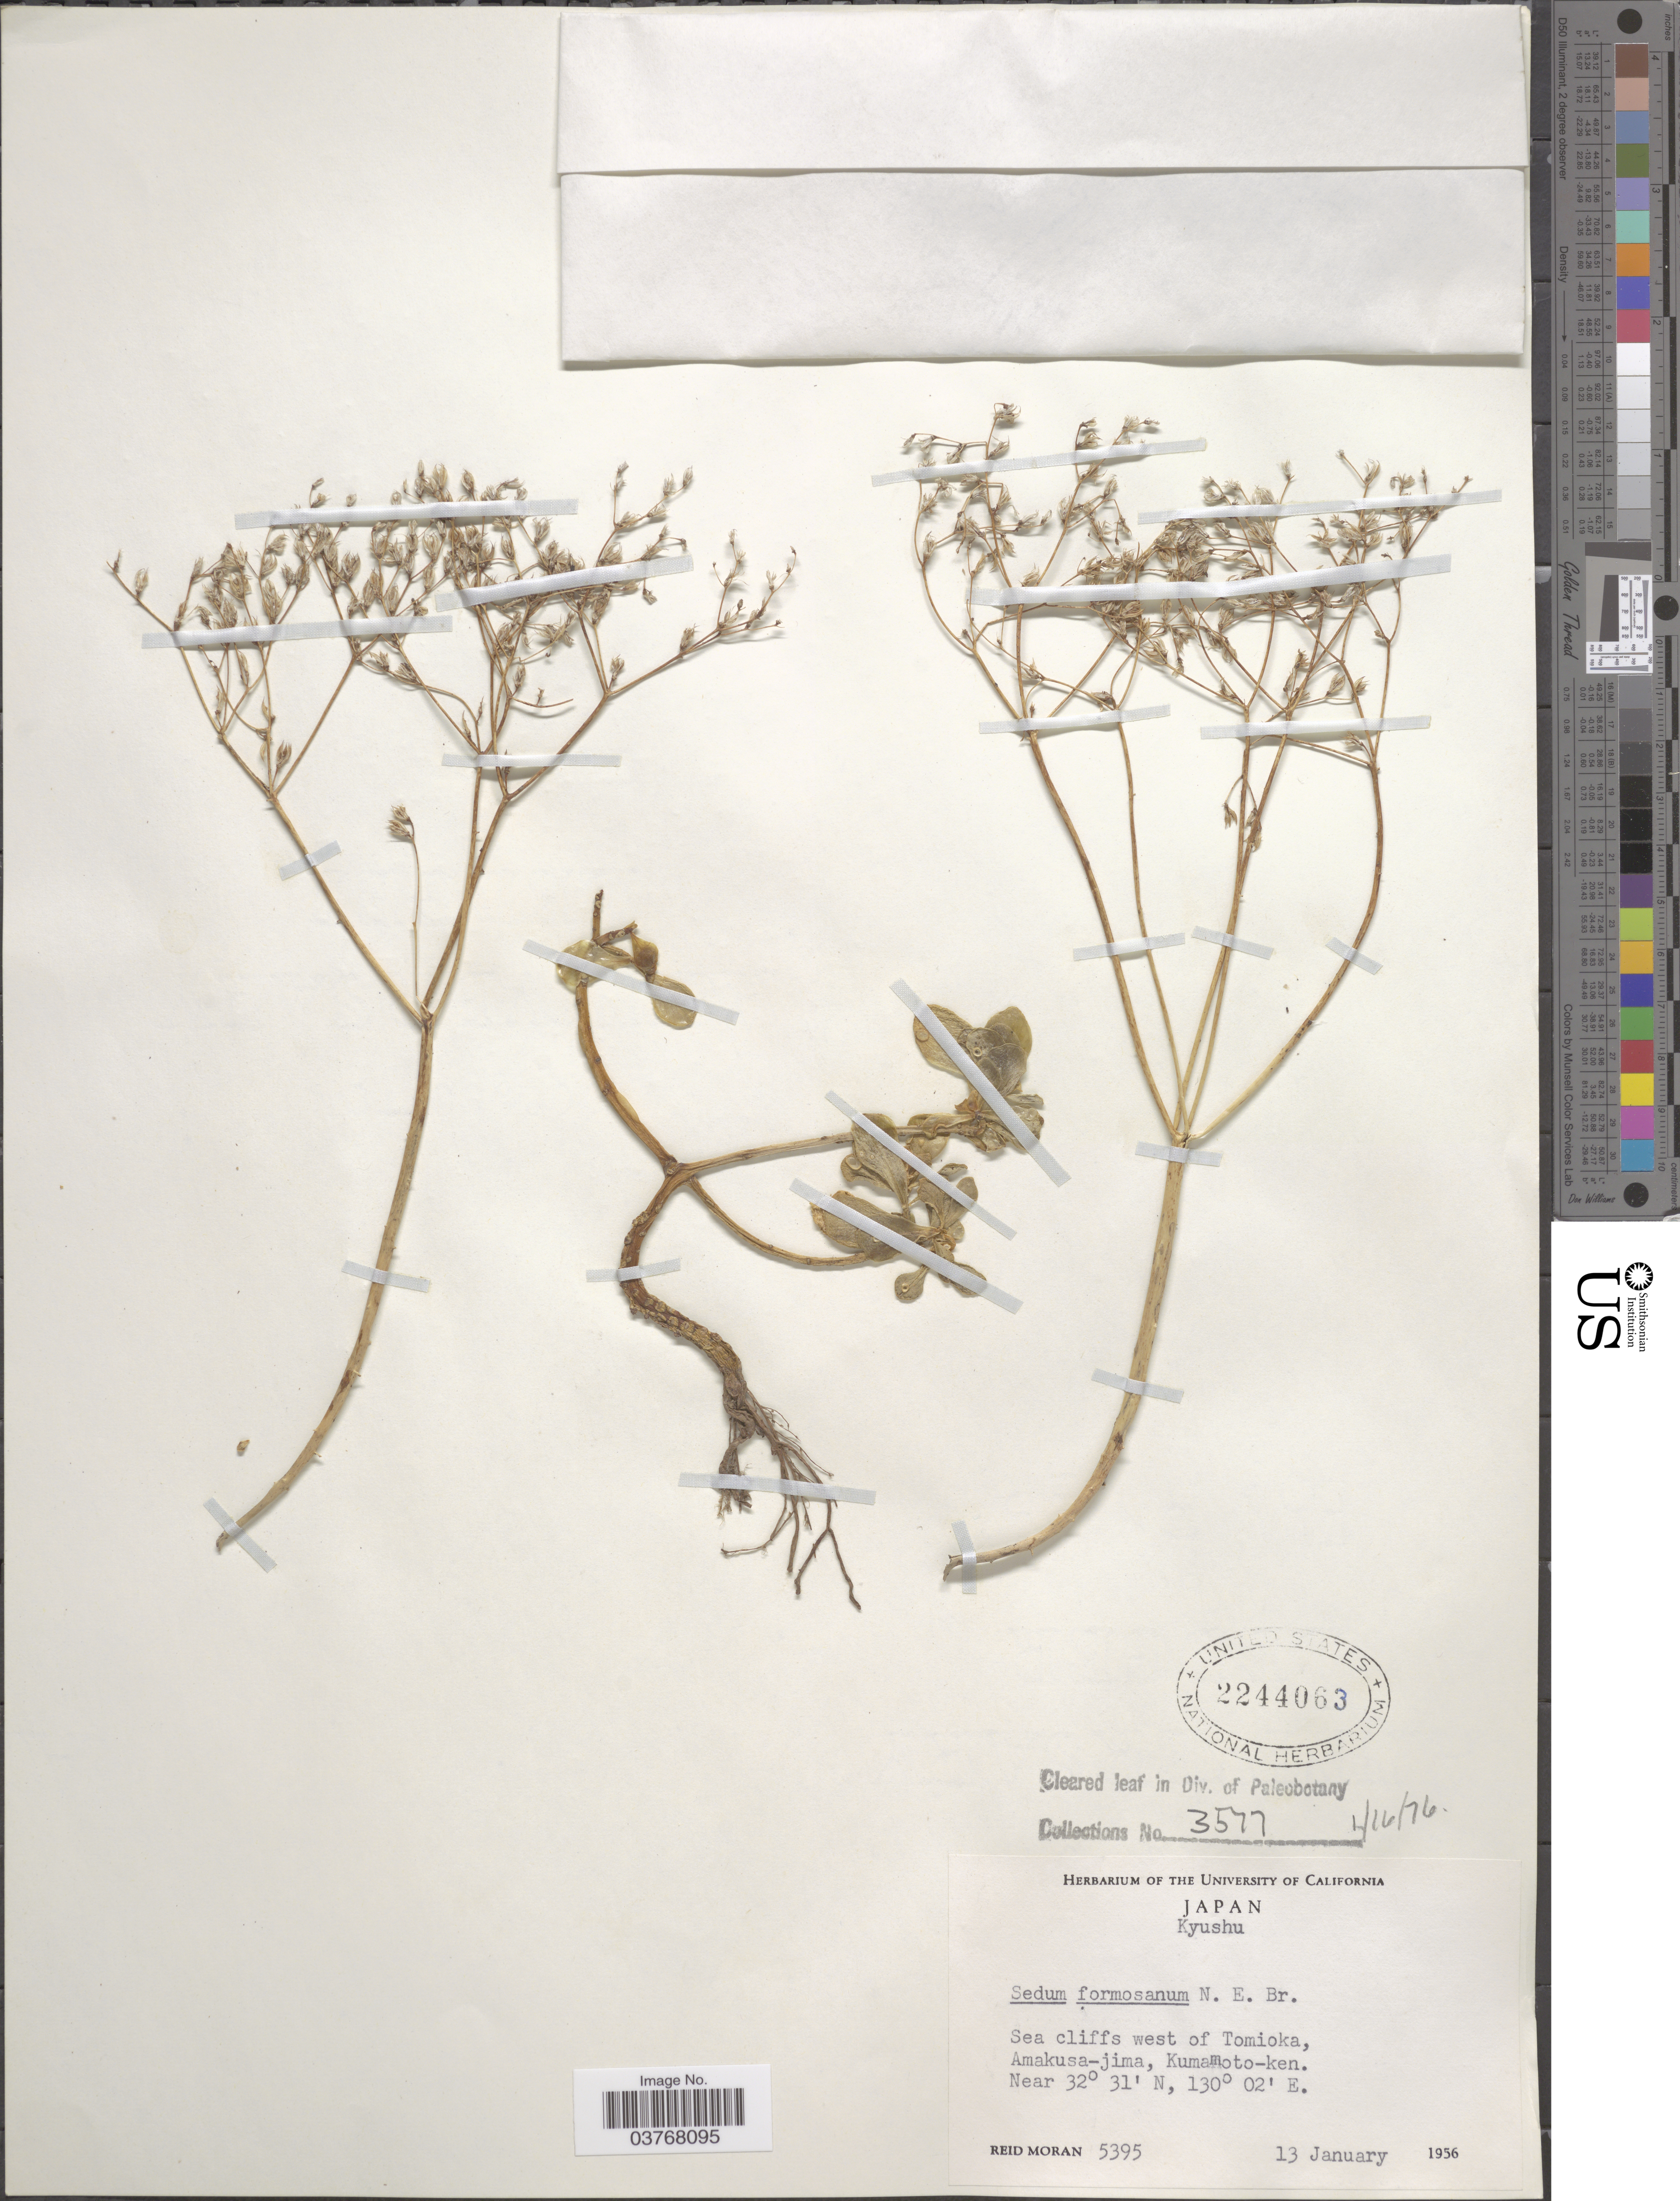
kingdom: Plantae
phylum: Tracheophyta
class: Magnoliopsida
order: Saxifragales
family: Crassulaceae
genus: Sedum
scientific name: Sedum formosanum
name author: N.E. Br.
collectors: R. V. Moran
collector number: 5395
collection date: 1956-01-13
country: Japan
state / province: Kumamoto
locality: Kyushu. Sea cliffs west of Tomioka. Amakusa-jima, Kumamoto-ken.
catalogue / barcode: US 2244063